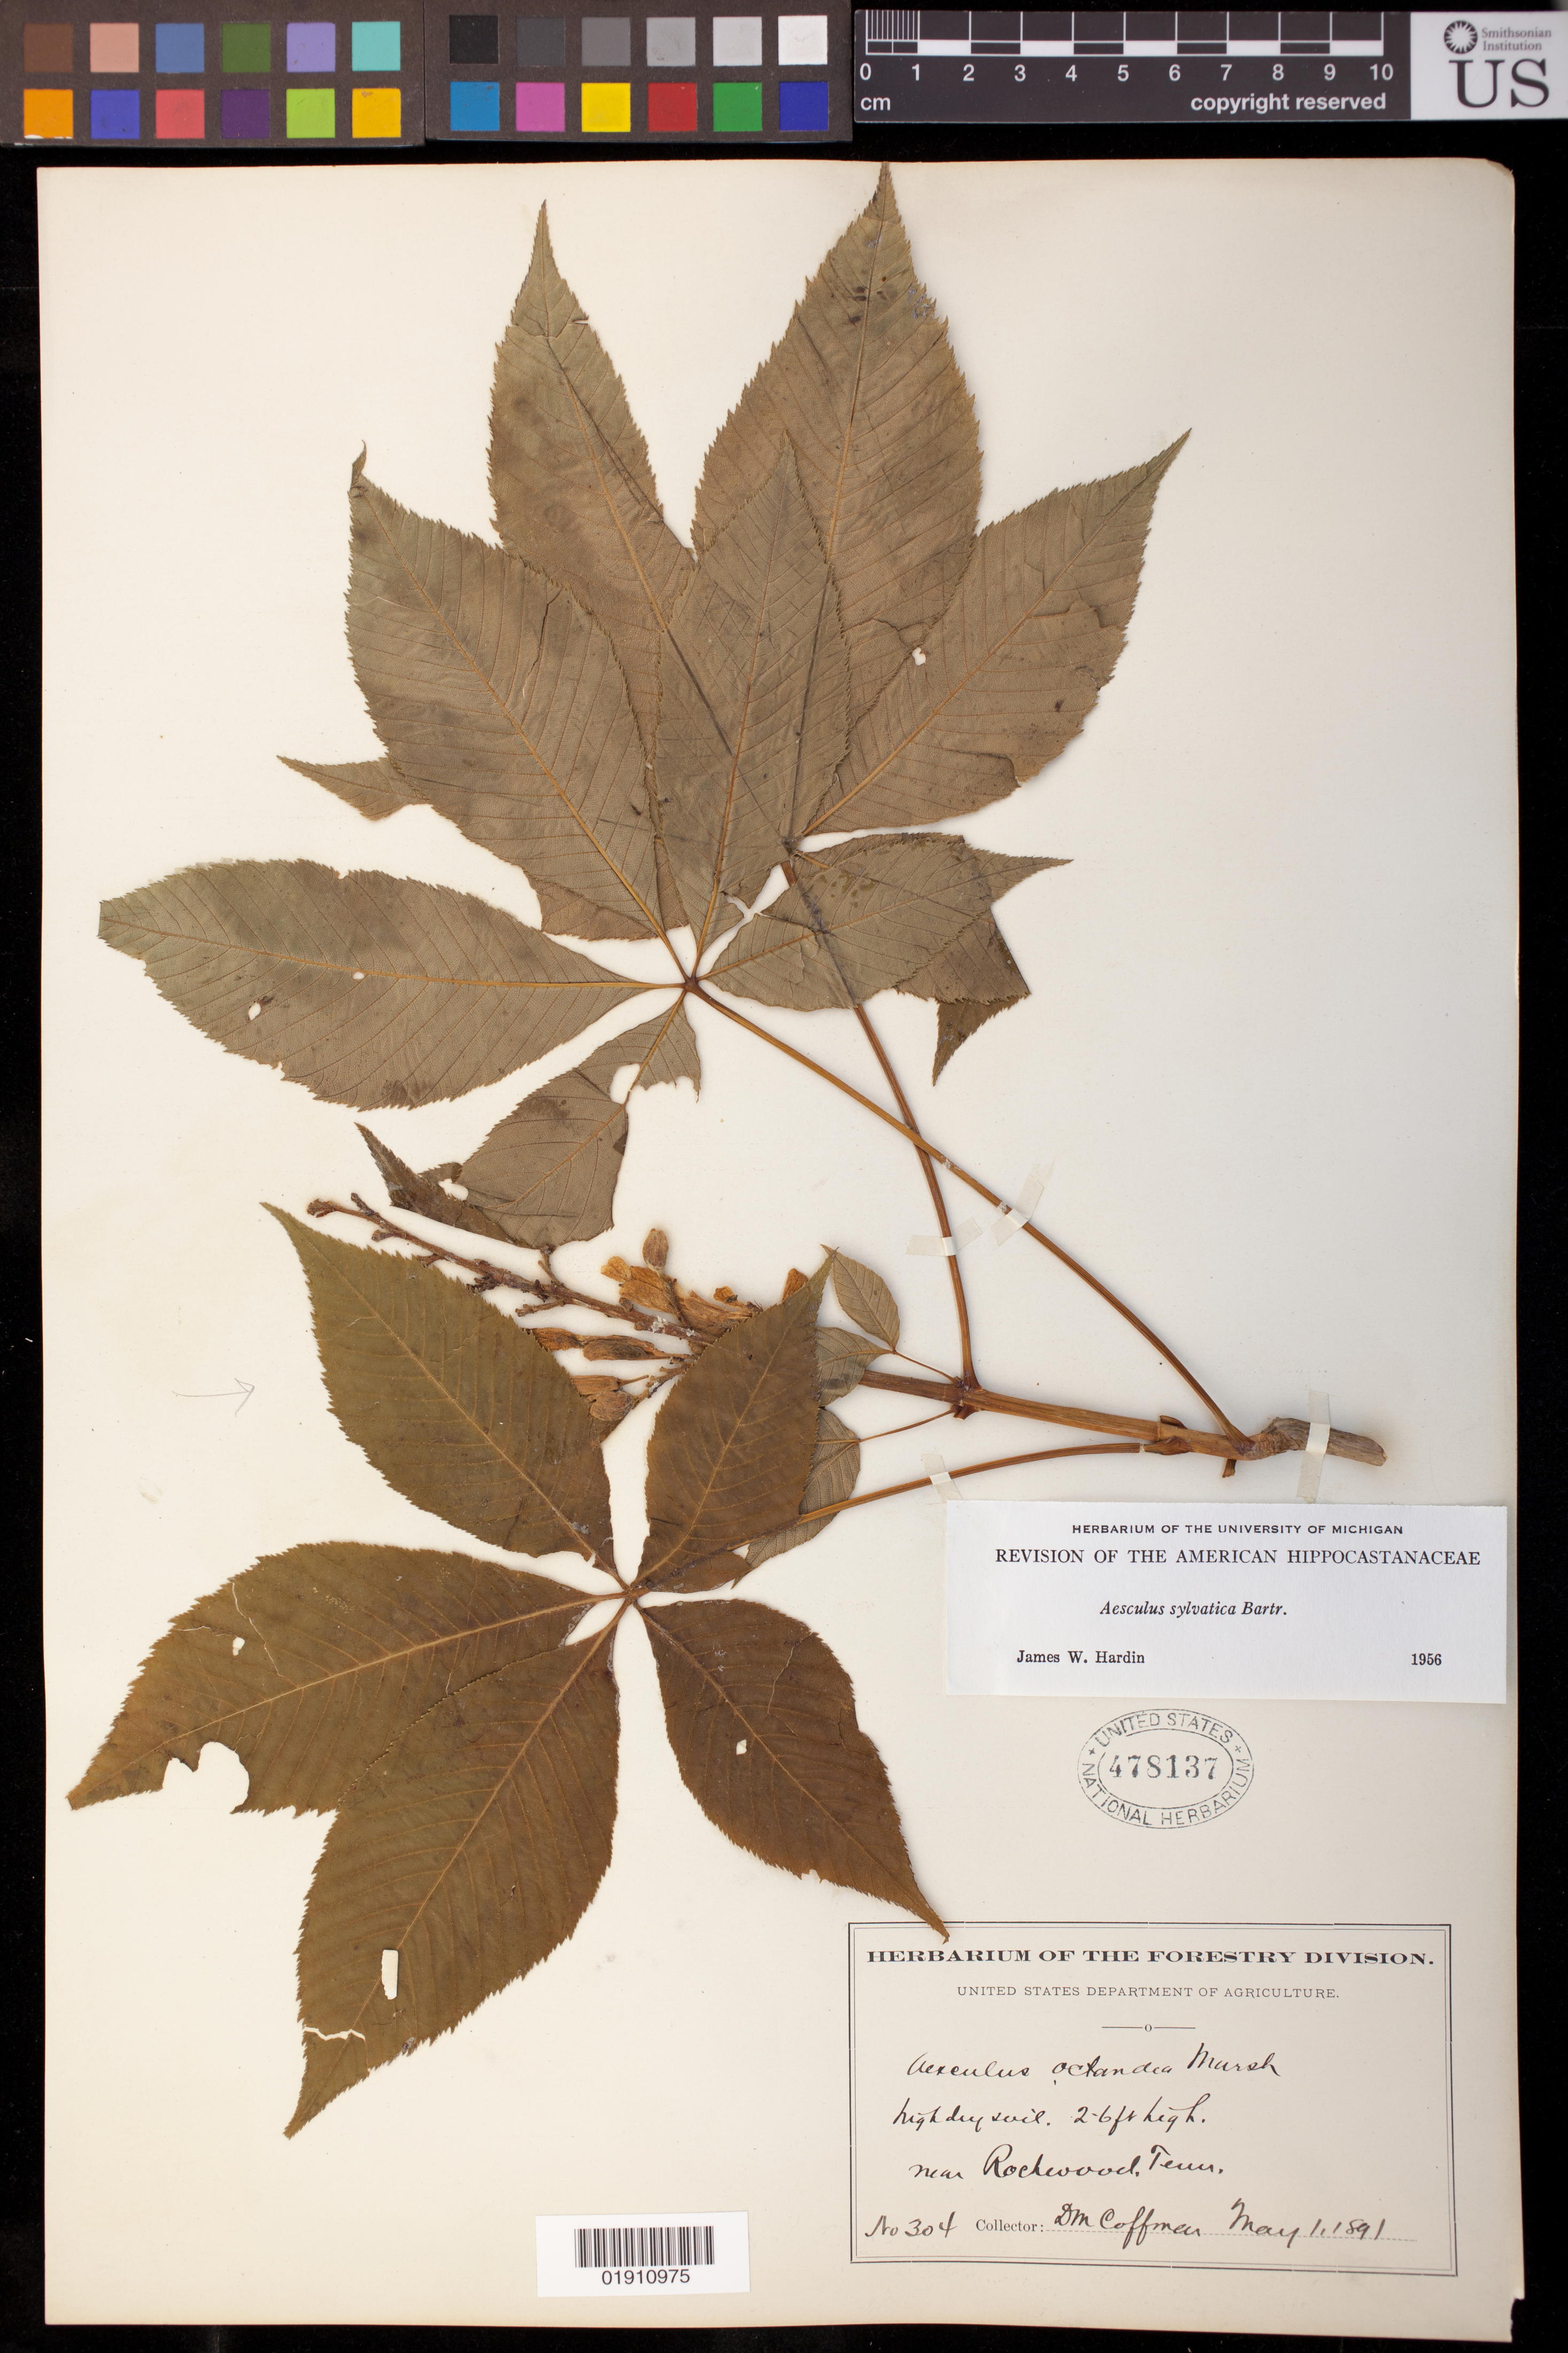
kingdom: Plantae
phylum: Tracheophyta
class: Magnoliopsida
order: Sapindales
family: Sapindaceae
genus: Aesculus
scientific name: Aesculus sylvatica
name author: W. Bartram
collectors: D. M. Coffman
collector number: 304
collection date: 1891-05-01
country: United States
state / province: Tennessee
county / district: Roane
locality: Near Rockwood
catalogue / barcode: US 478137